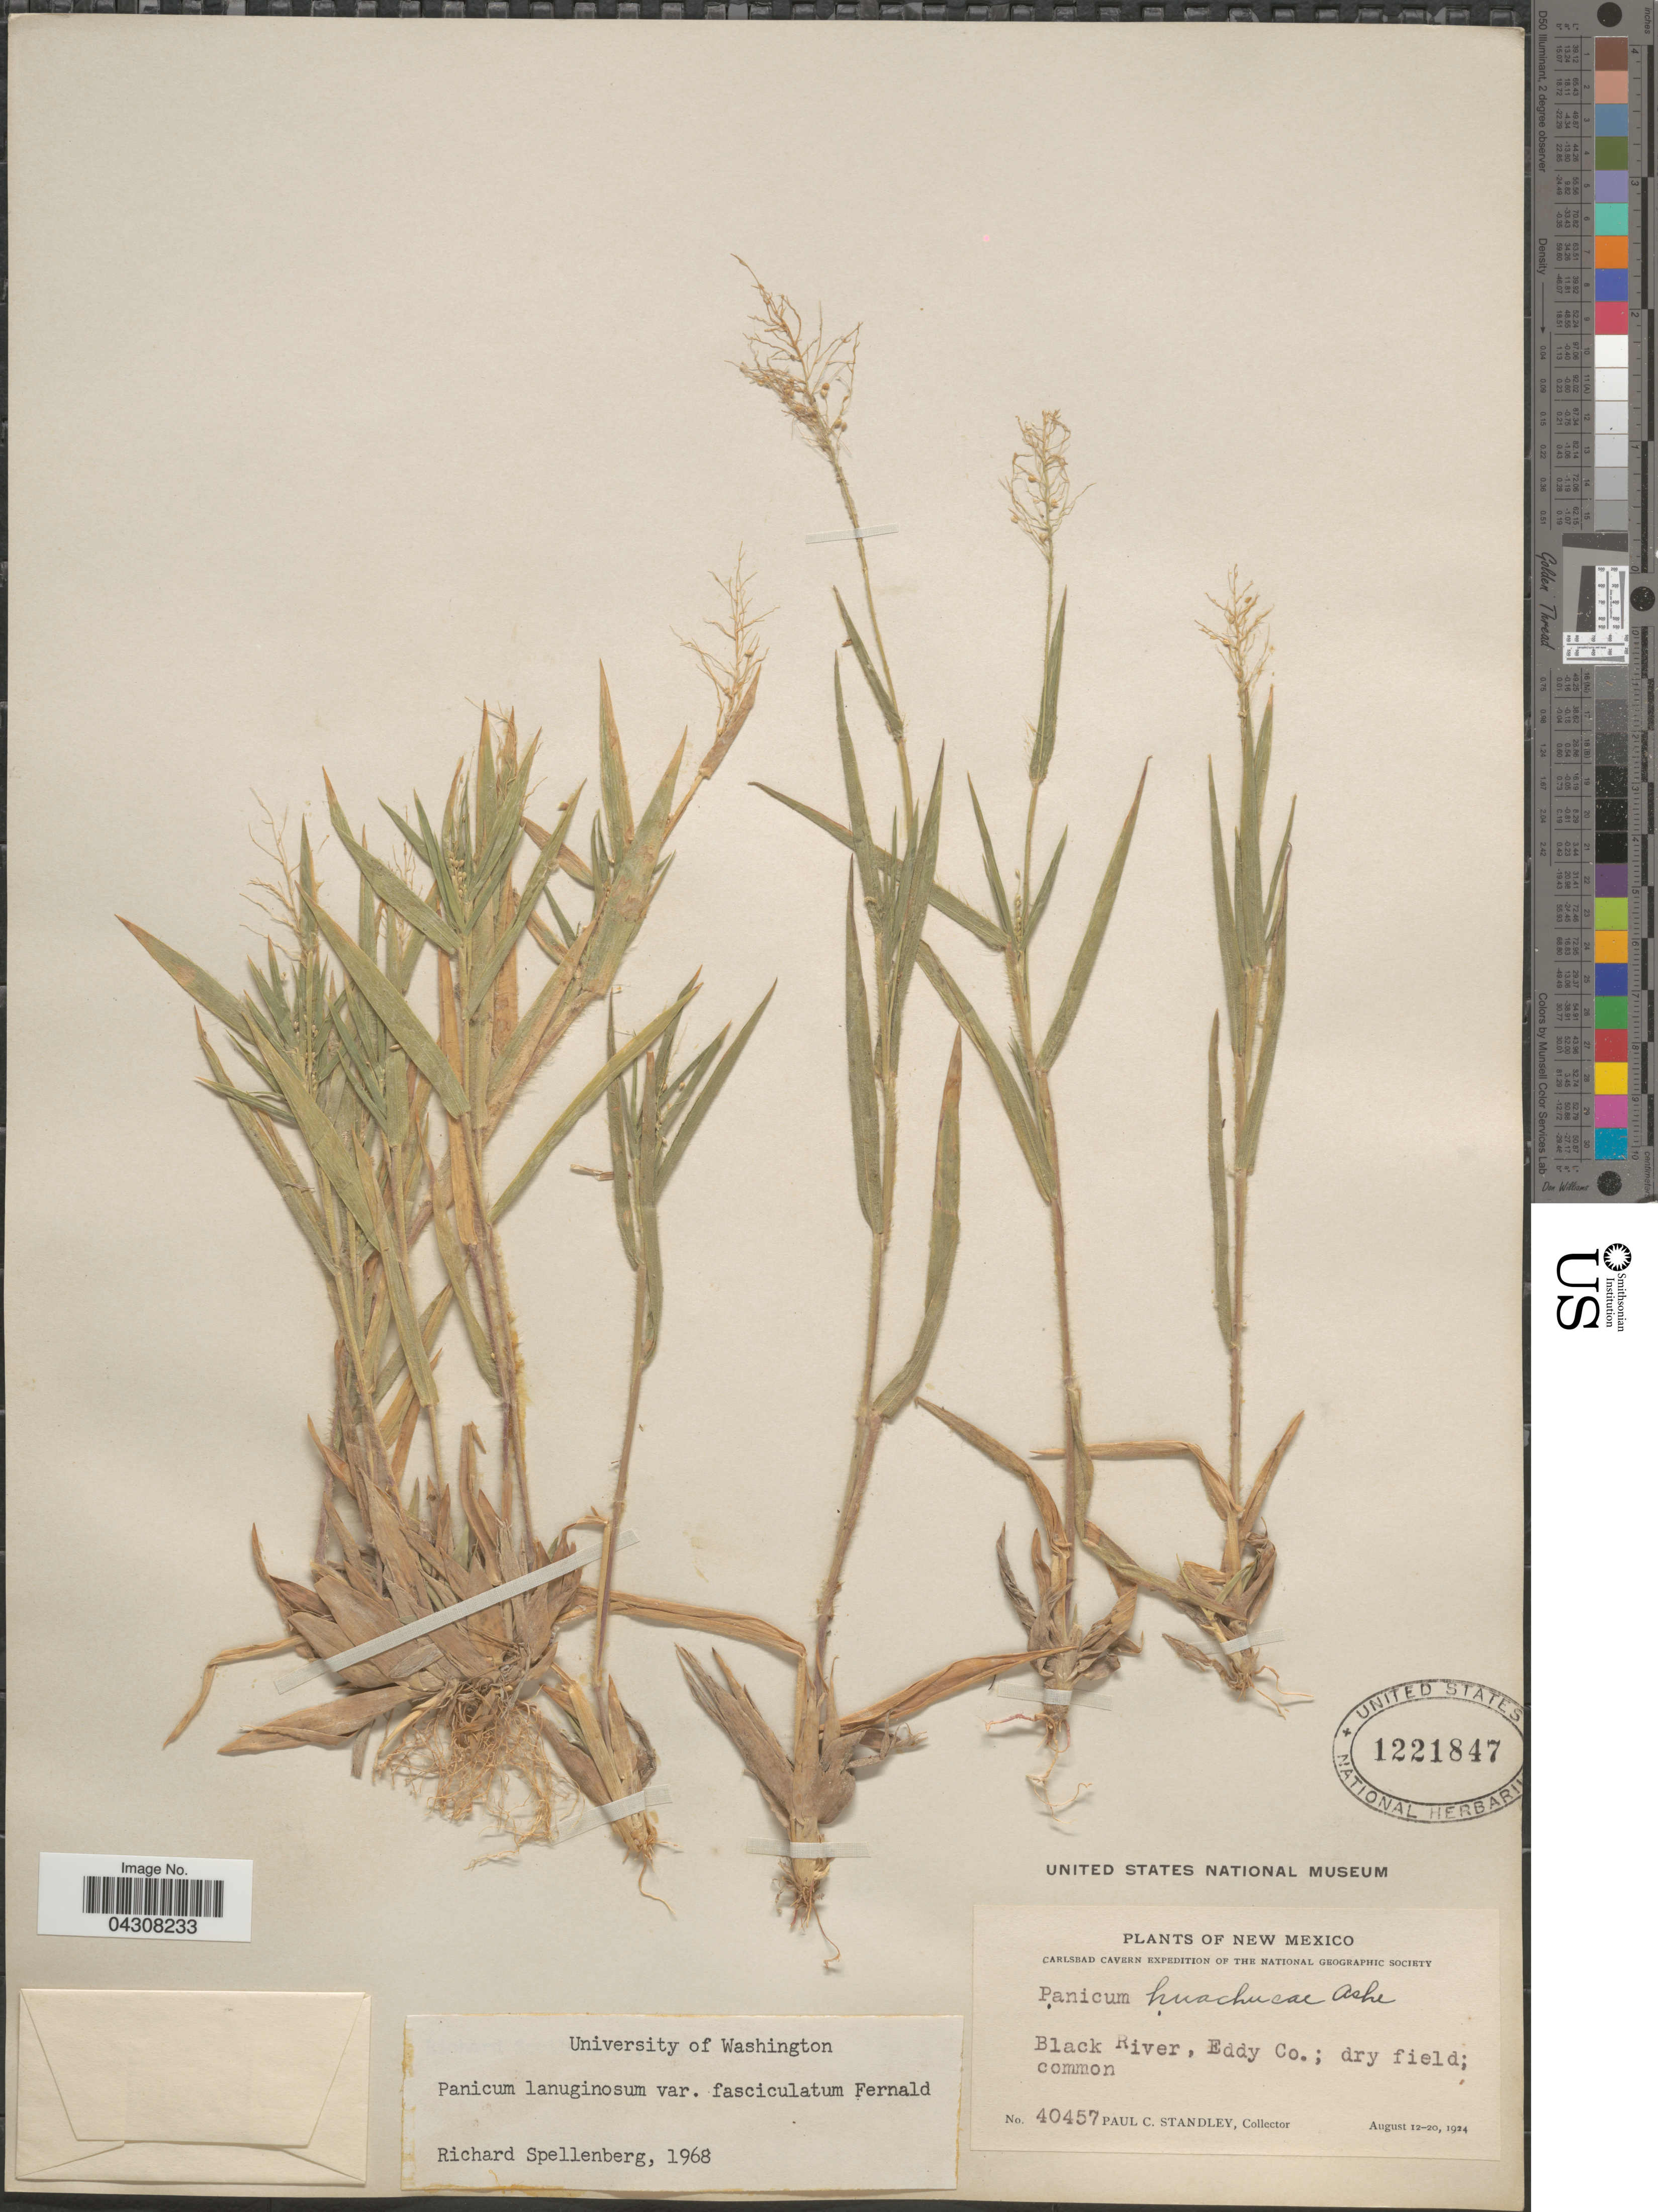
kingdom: Plantae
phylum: Tracheophyta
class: Liliopsida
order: Poales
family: Poaceae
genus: Dichanthelium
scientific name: Dichanthelium acuminatum var. acuminatum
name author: (Sw.) Gould & C.A. Clark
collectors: P. C. Standley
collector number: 40457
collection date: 1924-08-12/1924-08-20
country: United States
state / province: New Mexico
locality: Carlsbad Cavern Expedition of the National Geographic Society. Black River, Eddy Co.; dry field; common.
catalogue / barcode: US 1221847